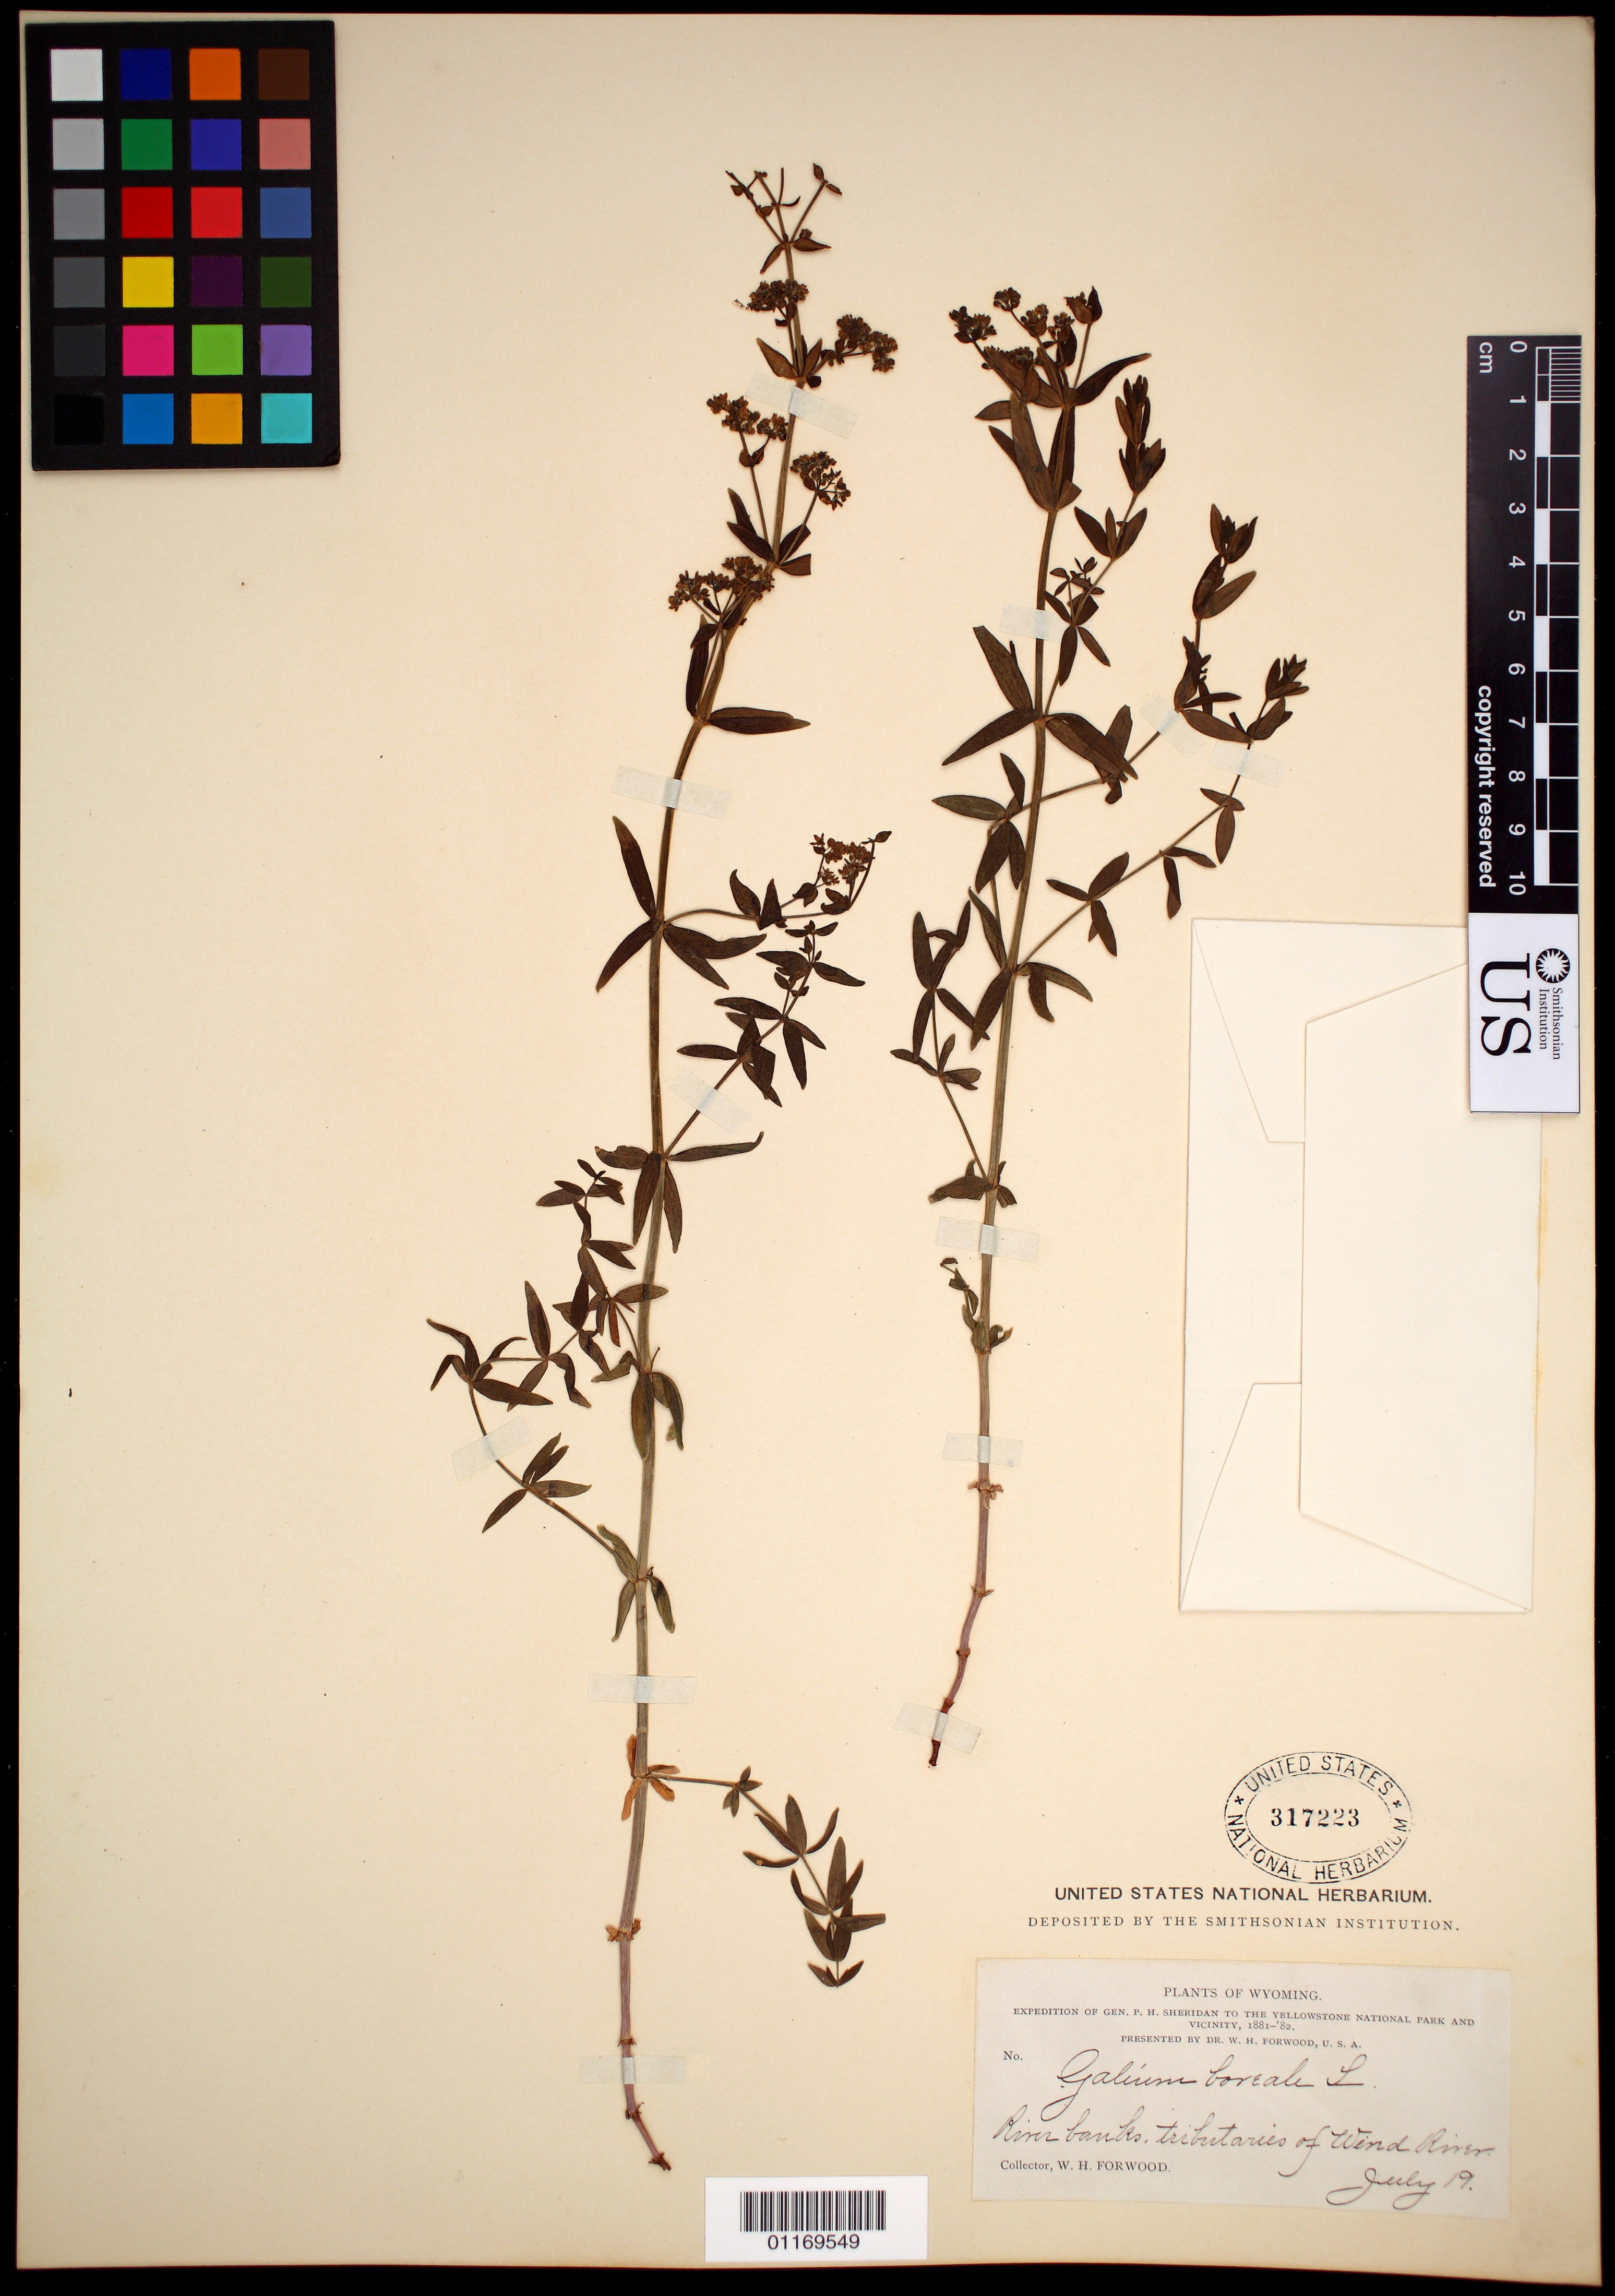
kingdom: Plantae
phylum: Tracheophyta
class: Magnoliopsida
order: Gentianales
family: Rubiaceae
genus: Galium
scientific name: Galium boreale L.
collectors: W. Forwood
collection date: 1881-07-19 or 1882-07-19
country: United States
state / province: Wyoming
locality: Wind River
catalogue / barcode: US 317223